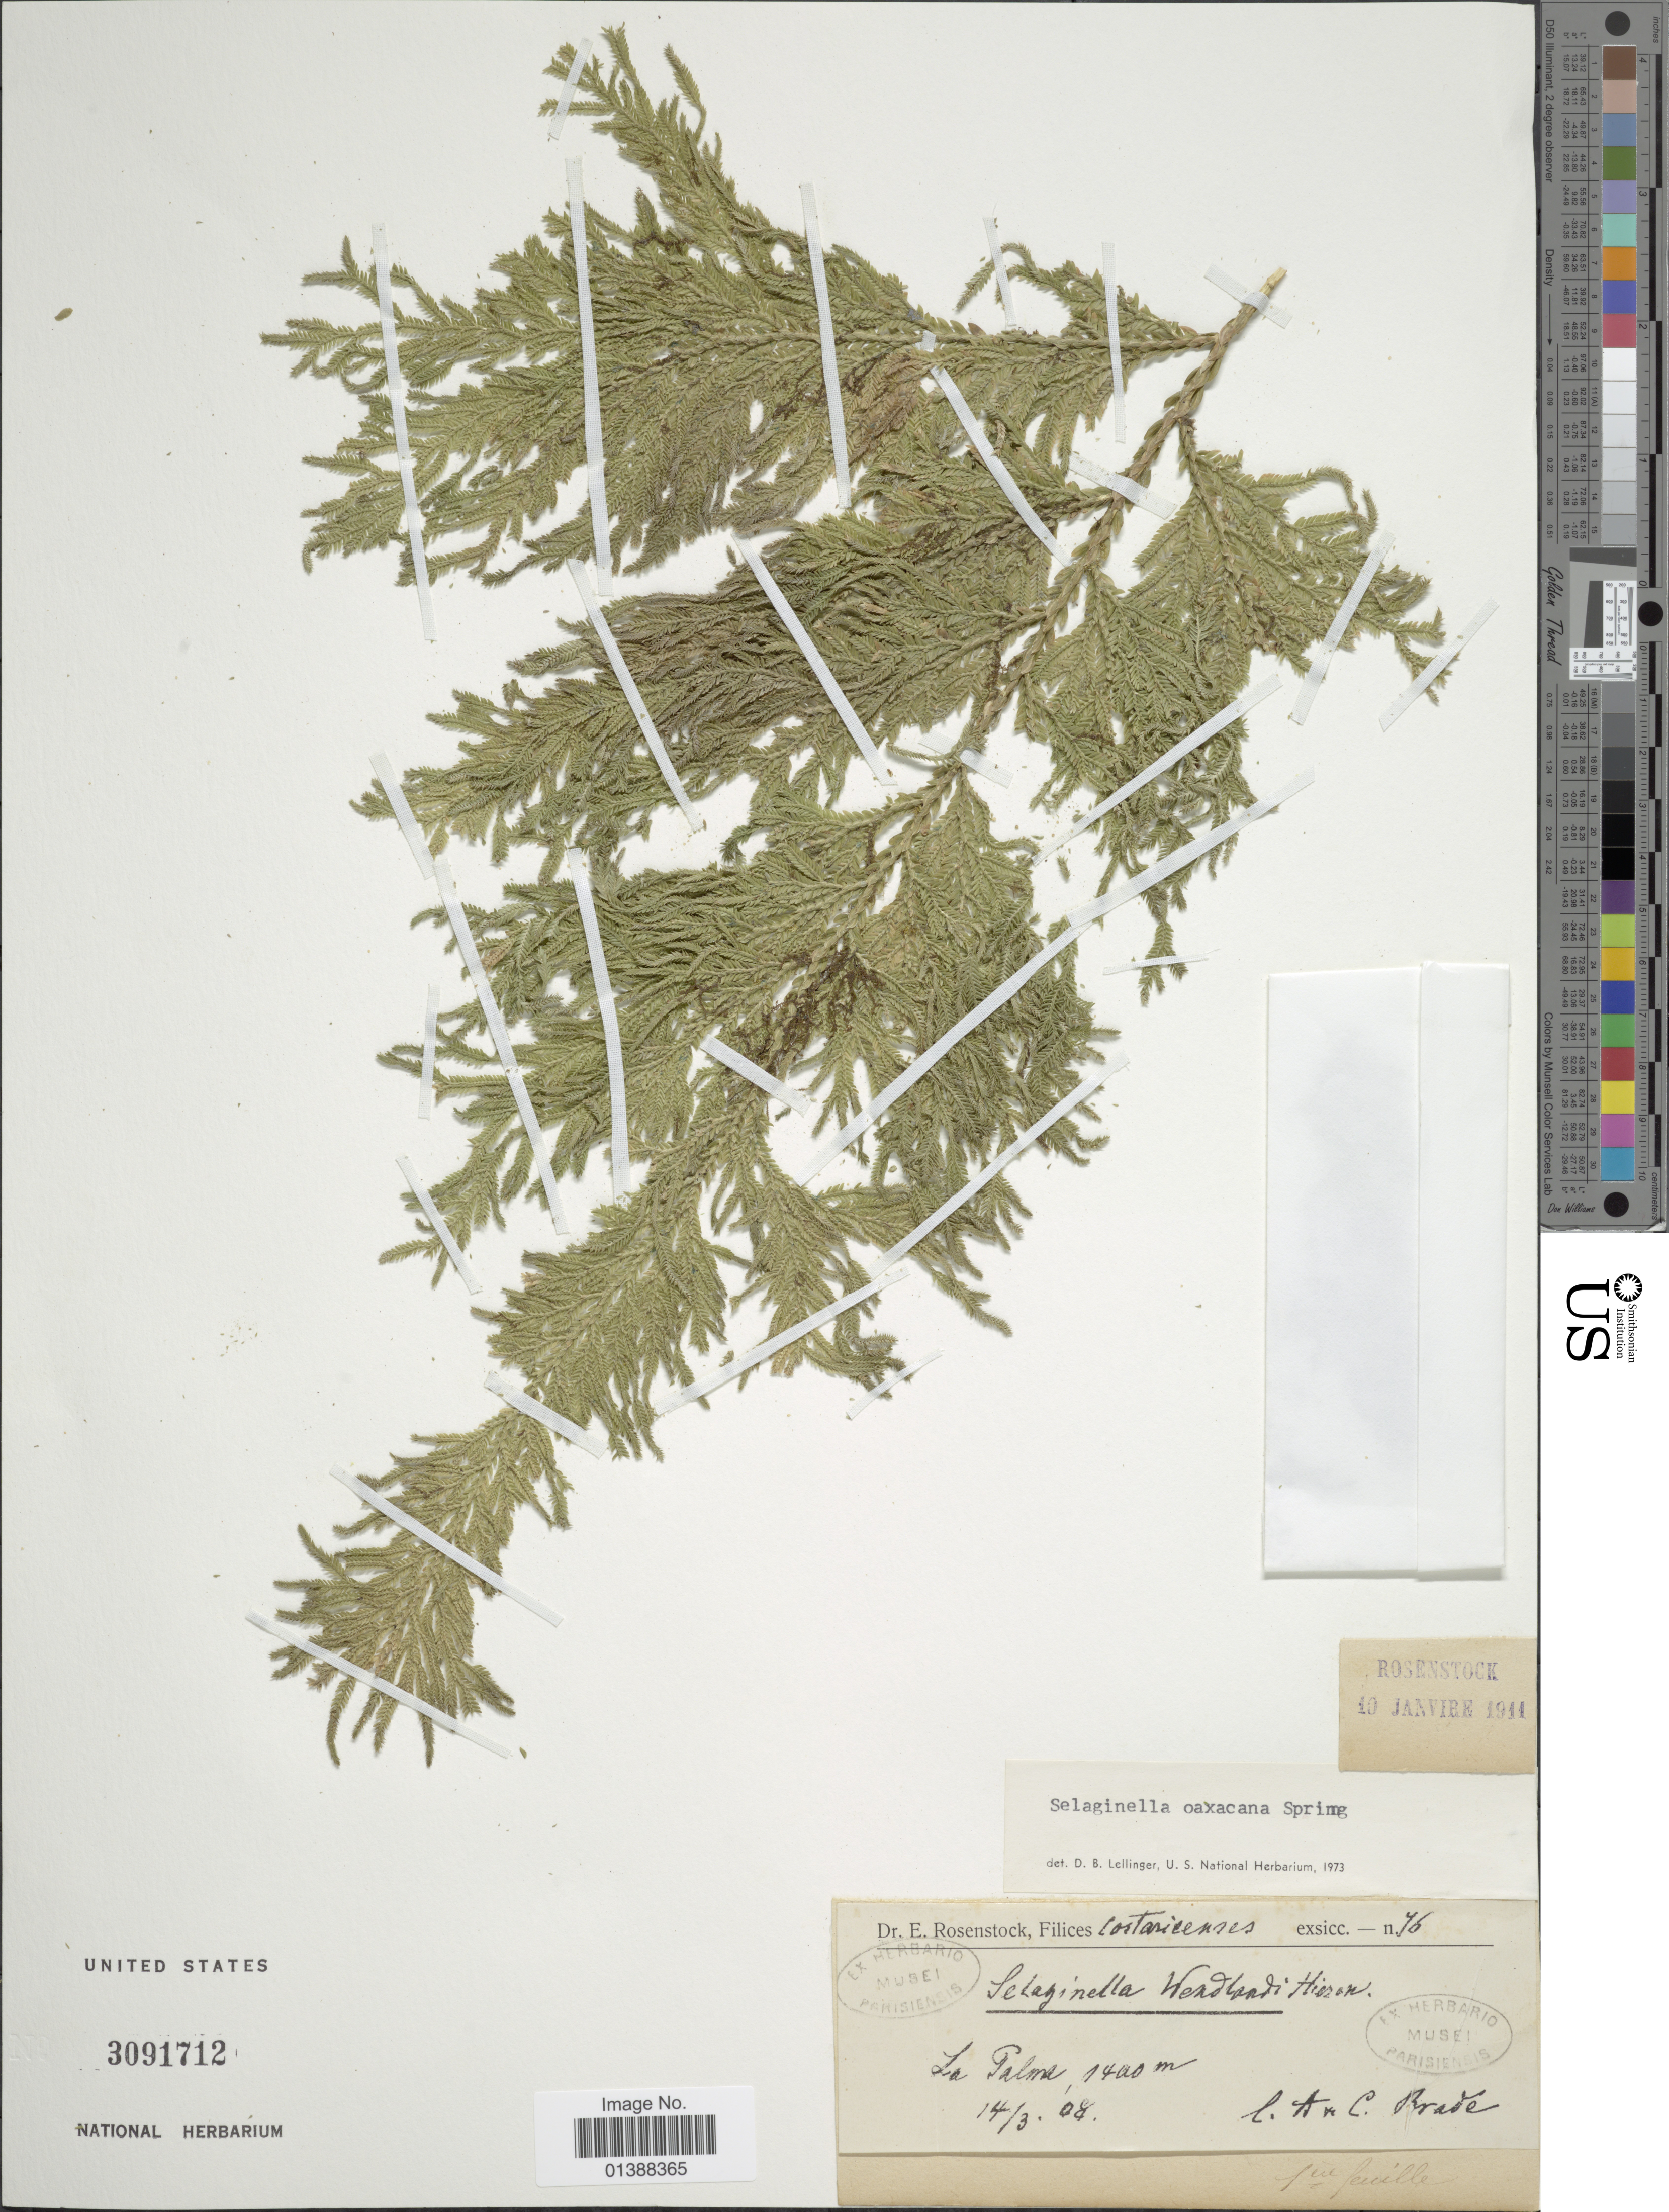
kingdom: Plantae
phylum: Tracheophyta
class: Lycopodiopsida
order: Selaginellales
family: Selaginellaceae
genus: Selaginella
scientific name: Selaginella oaxacana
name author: Spring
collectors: L. Brade & C. Brade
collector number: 76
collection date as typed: Transcribed d/m/y: 14/3/8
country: Costa Rica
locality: La Palma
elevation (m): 1400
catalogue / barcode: US 3091712